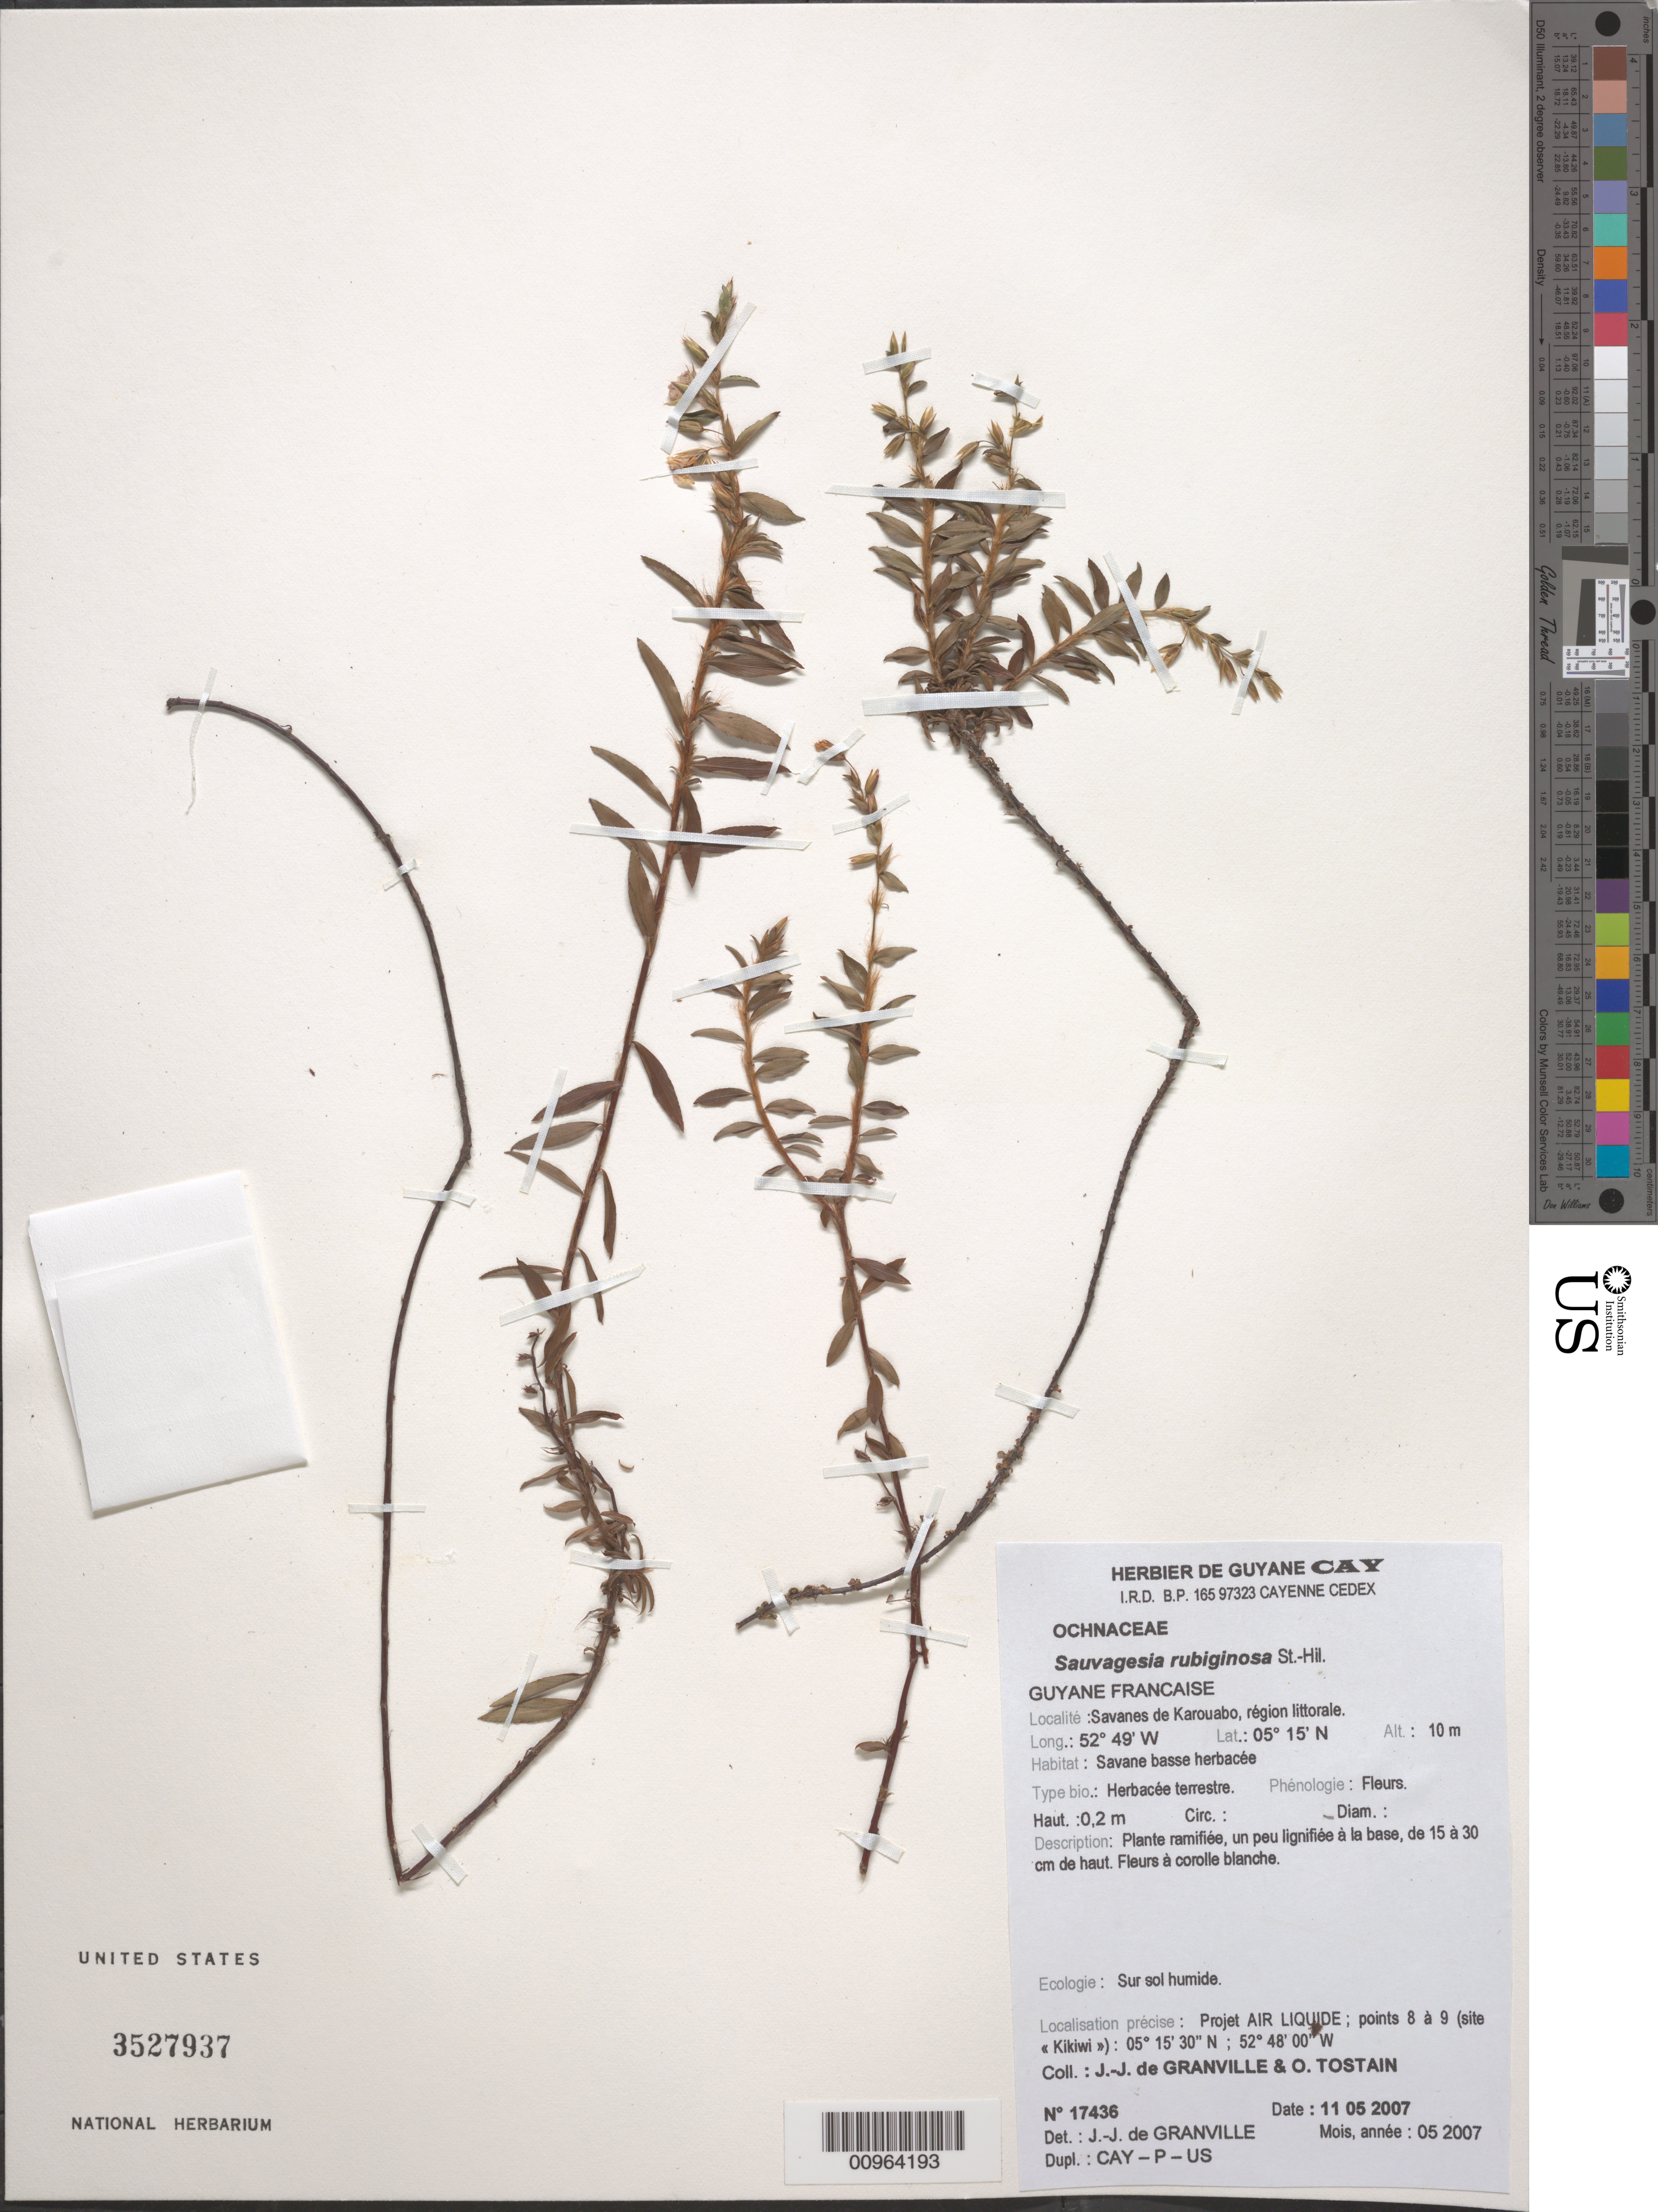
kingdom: Plantae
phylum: Tracheophyta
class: Magnoliopsida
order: Malpighiales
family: Ochnaceae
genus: Sauvagesia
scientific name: Sauvagesia rubiginosa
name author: A. St.-Hil.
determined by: Granville, J. J. de, (CAY), Institut de Recherche pour le Developpement (IRD) (FRENCH GUIANA)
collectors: J.-J. de Granville & O. Tostain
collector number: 17436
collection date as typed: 11-May-07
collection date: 2007-05-11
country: French Guiana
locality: Savanes de Karouabo. Projet AIR LIQUIDE; points 8 a 9 (site "Kikiwi")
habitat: Region littorale. Savane basse herbacee. Sur sol humide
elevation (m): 10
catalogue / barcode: US 3527937